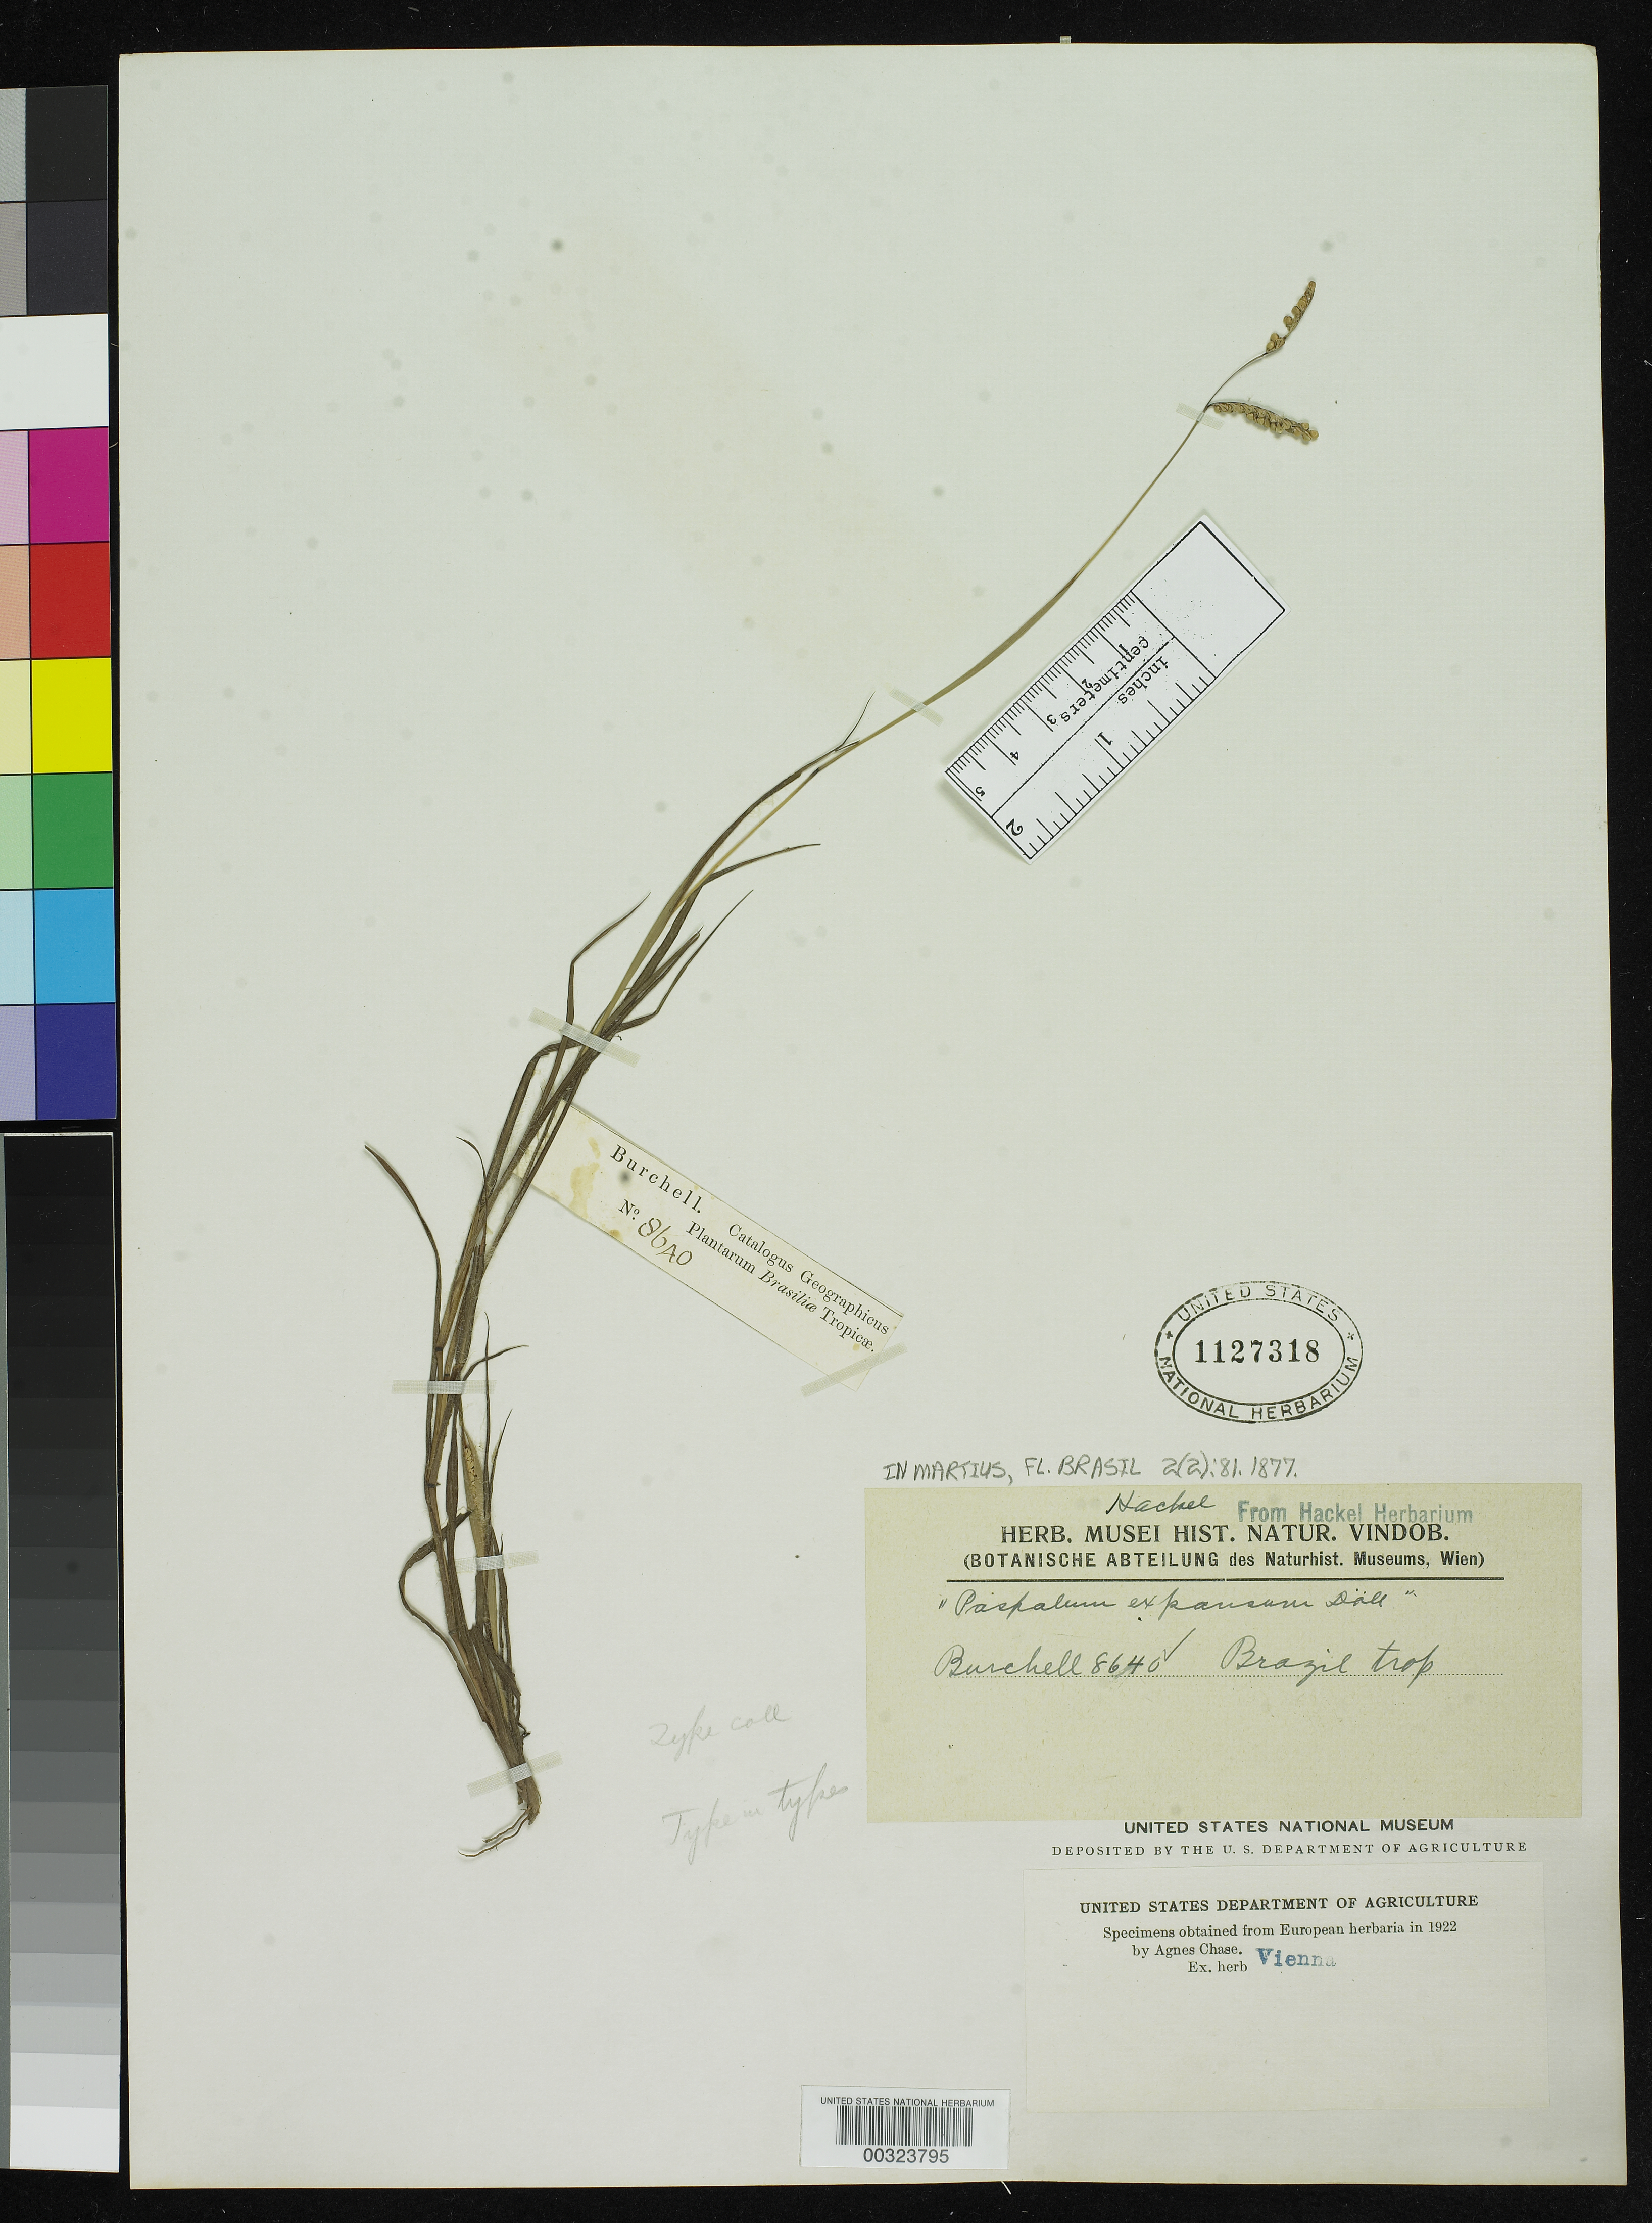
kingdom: Plantae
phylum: Tracheophyta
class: Liliopsida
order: Poales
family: Poaceae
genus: Paspalum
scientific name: Paspalum expansum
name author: Döll in Mart.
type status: Type Fragment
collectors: W. J. Burchell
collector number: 8640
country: Brazil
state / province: Goiás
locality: Inter Porto Imperial et Lunie, ad flum Tocantins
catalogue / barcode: US 1127318